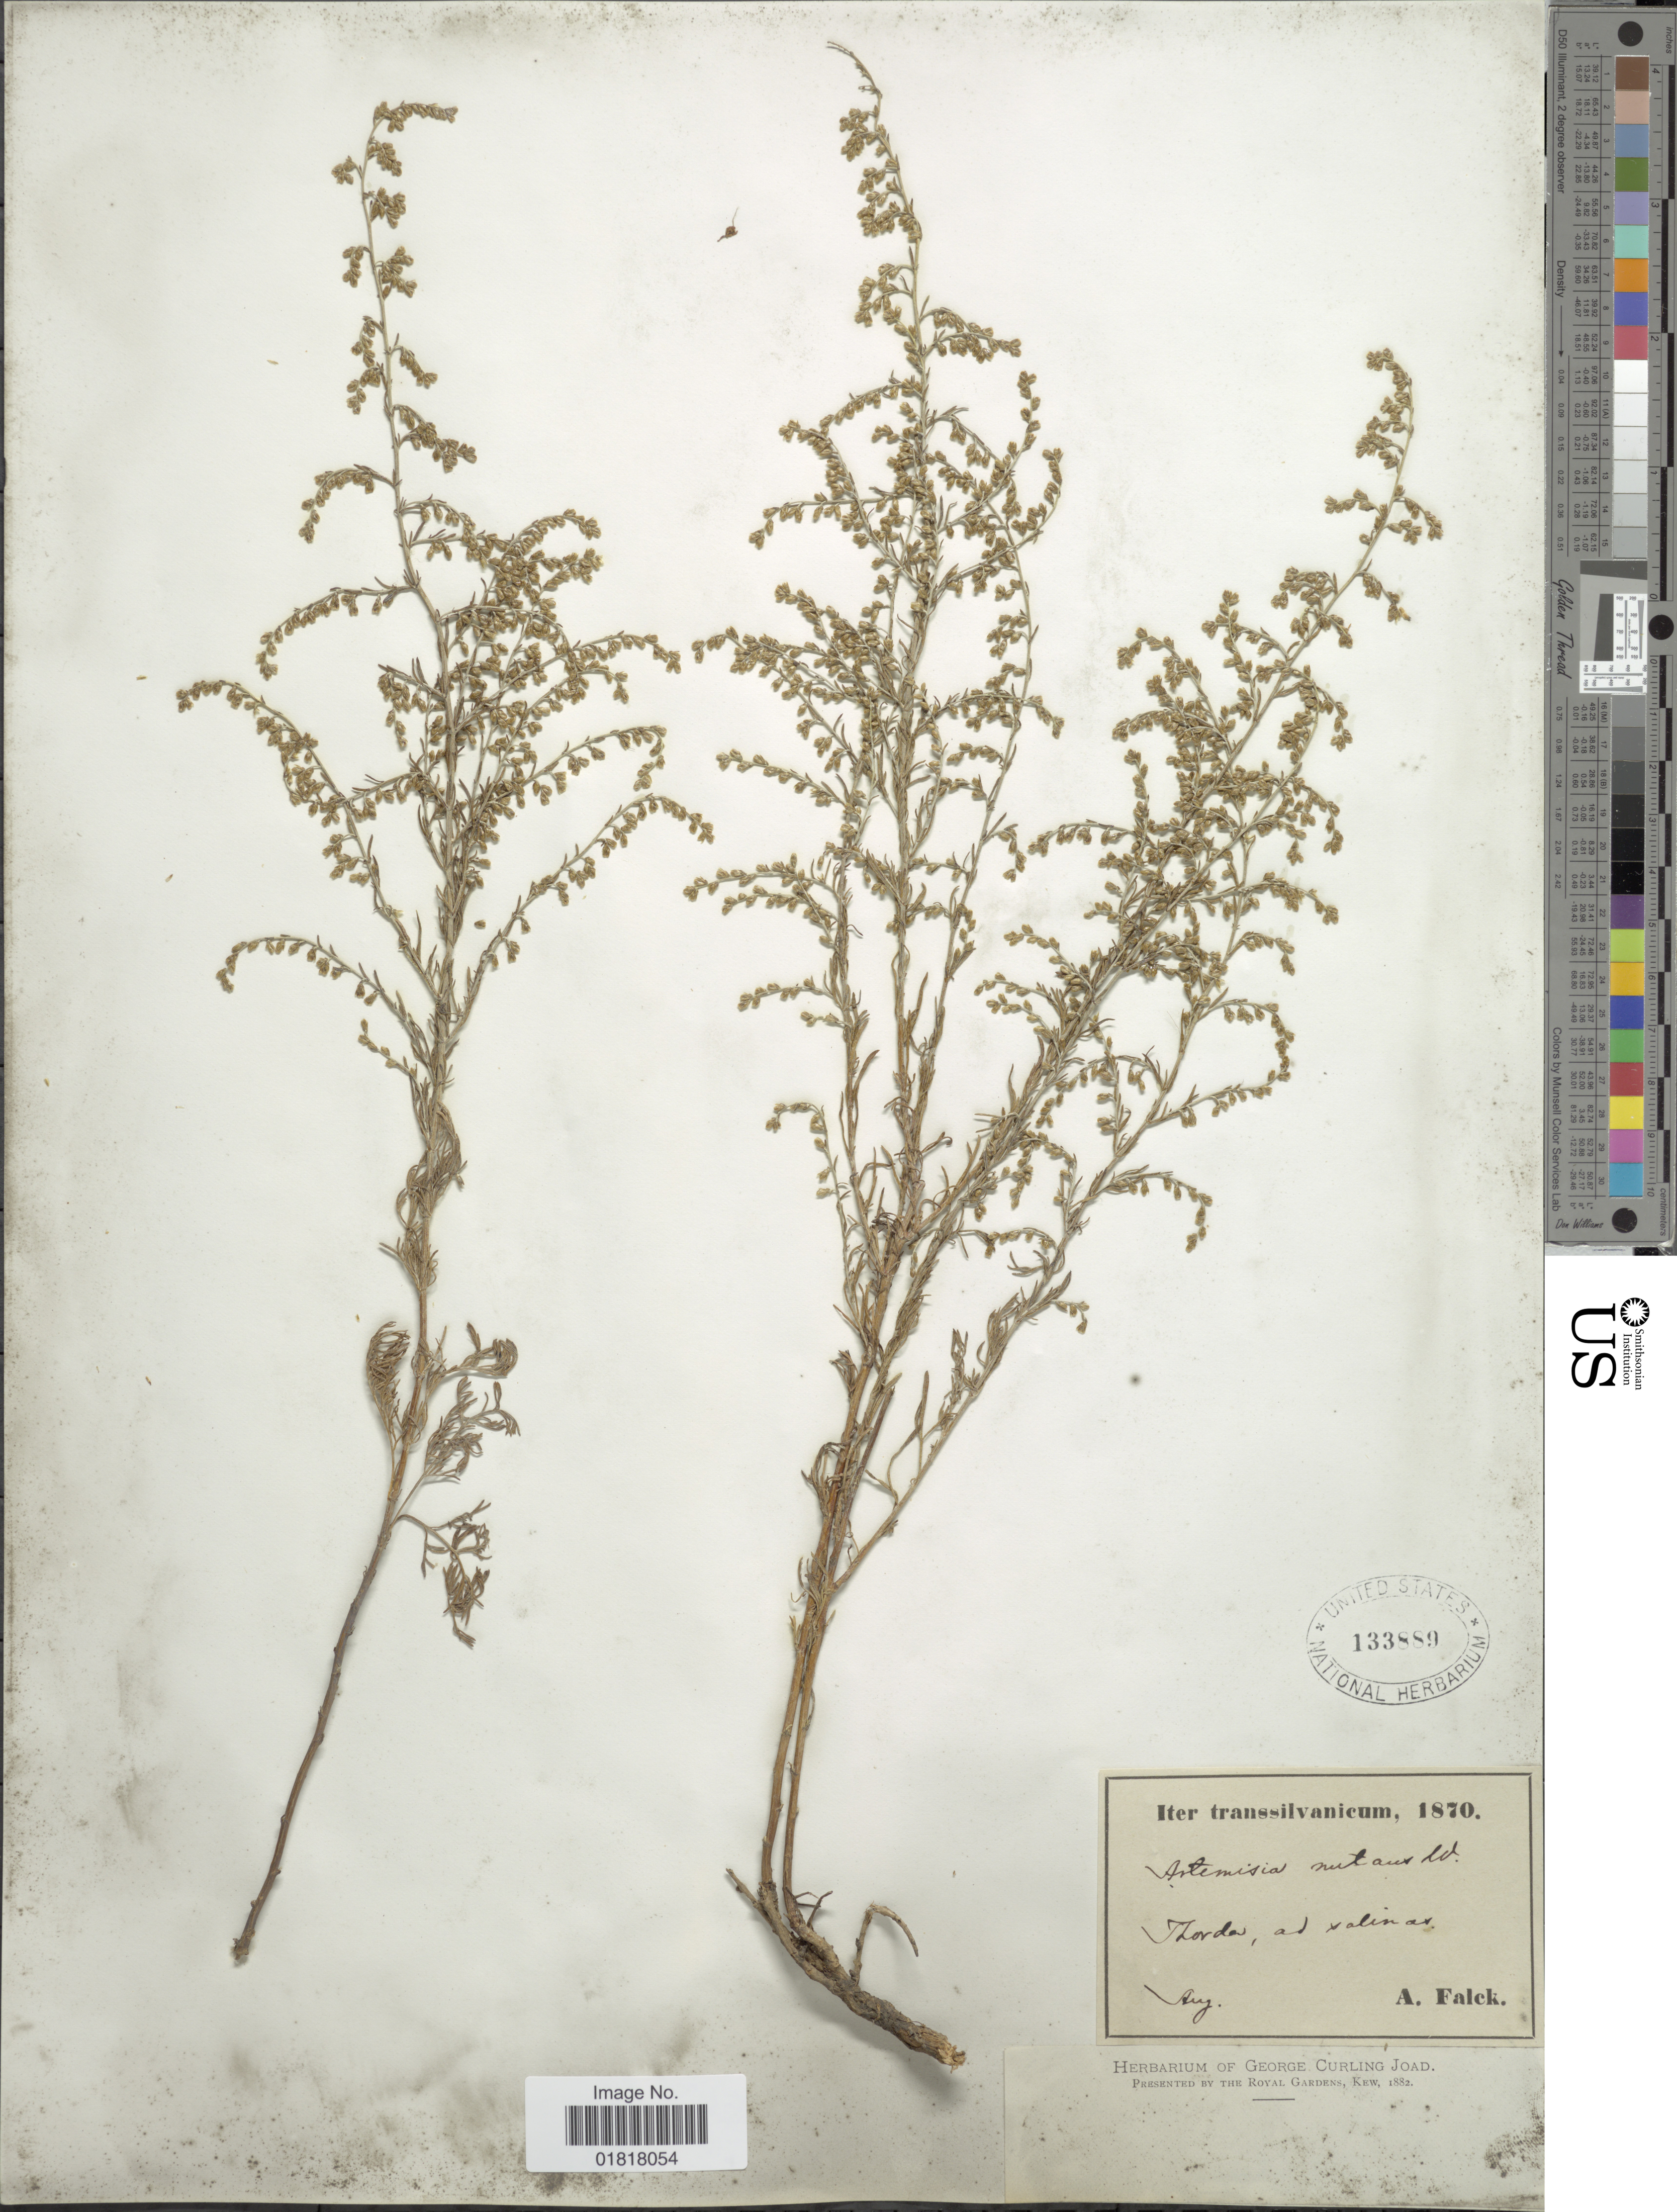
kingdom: Plantae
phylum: Tracheophyta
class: Magnoliopsida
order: Asterales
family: Asteraceae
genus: Artemisia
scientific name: Artemisia nutans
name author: Willd.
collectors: A. Falck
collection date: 1870-08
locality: Thorda, ad salinas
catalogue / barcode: US 133889